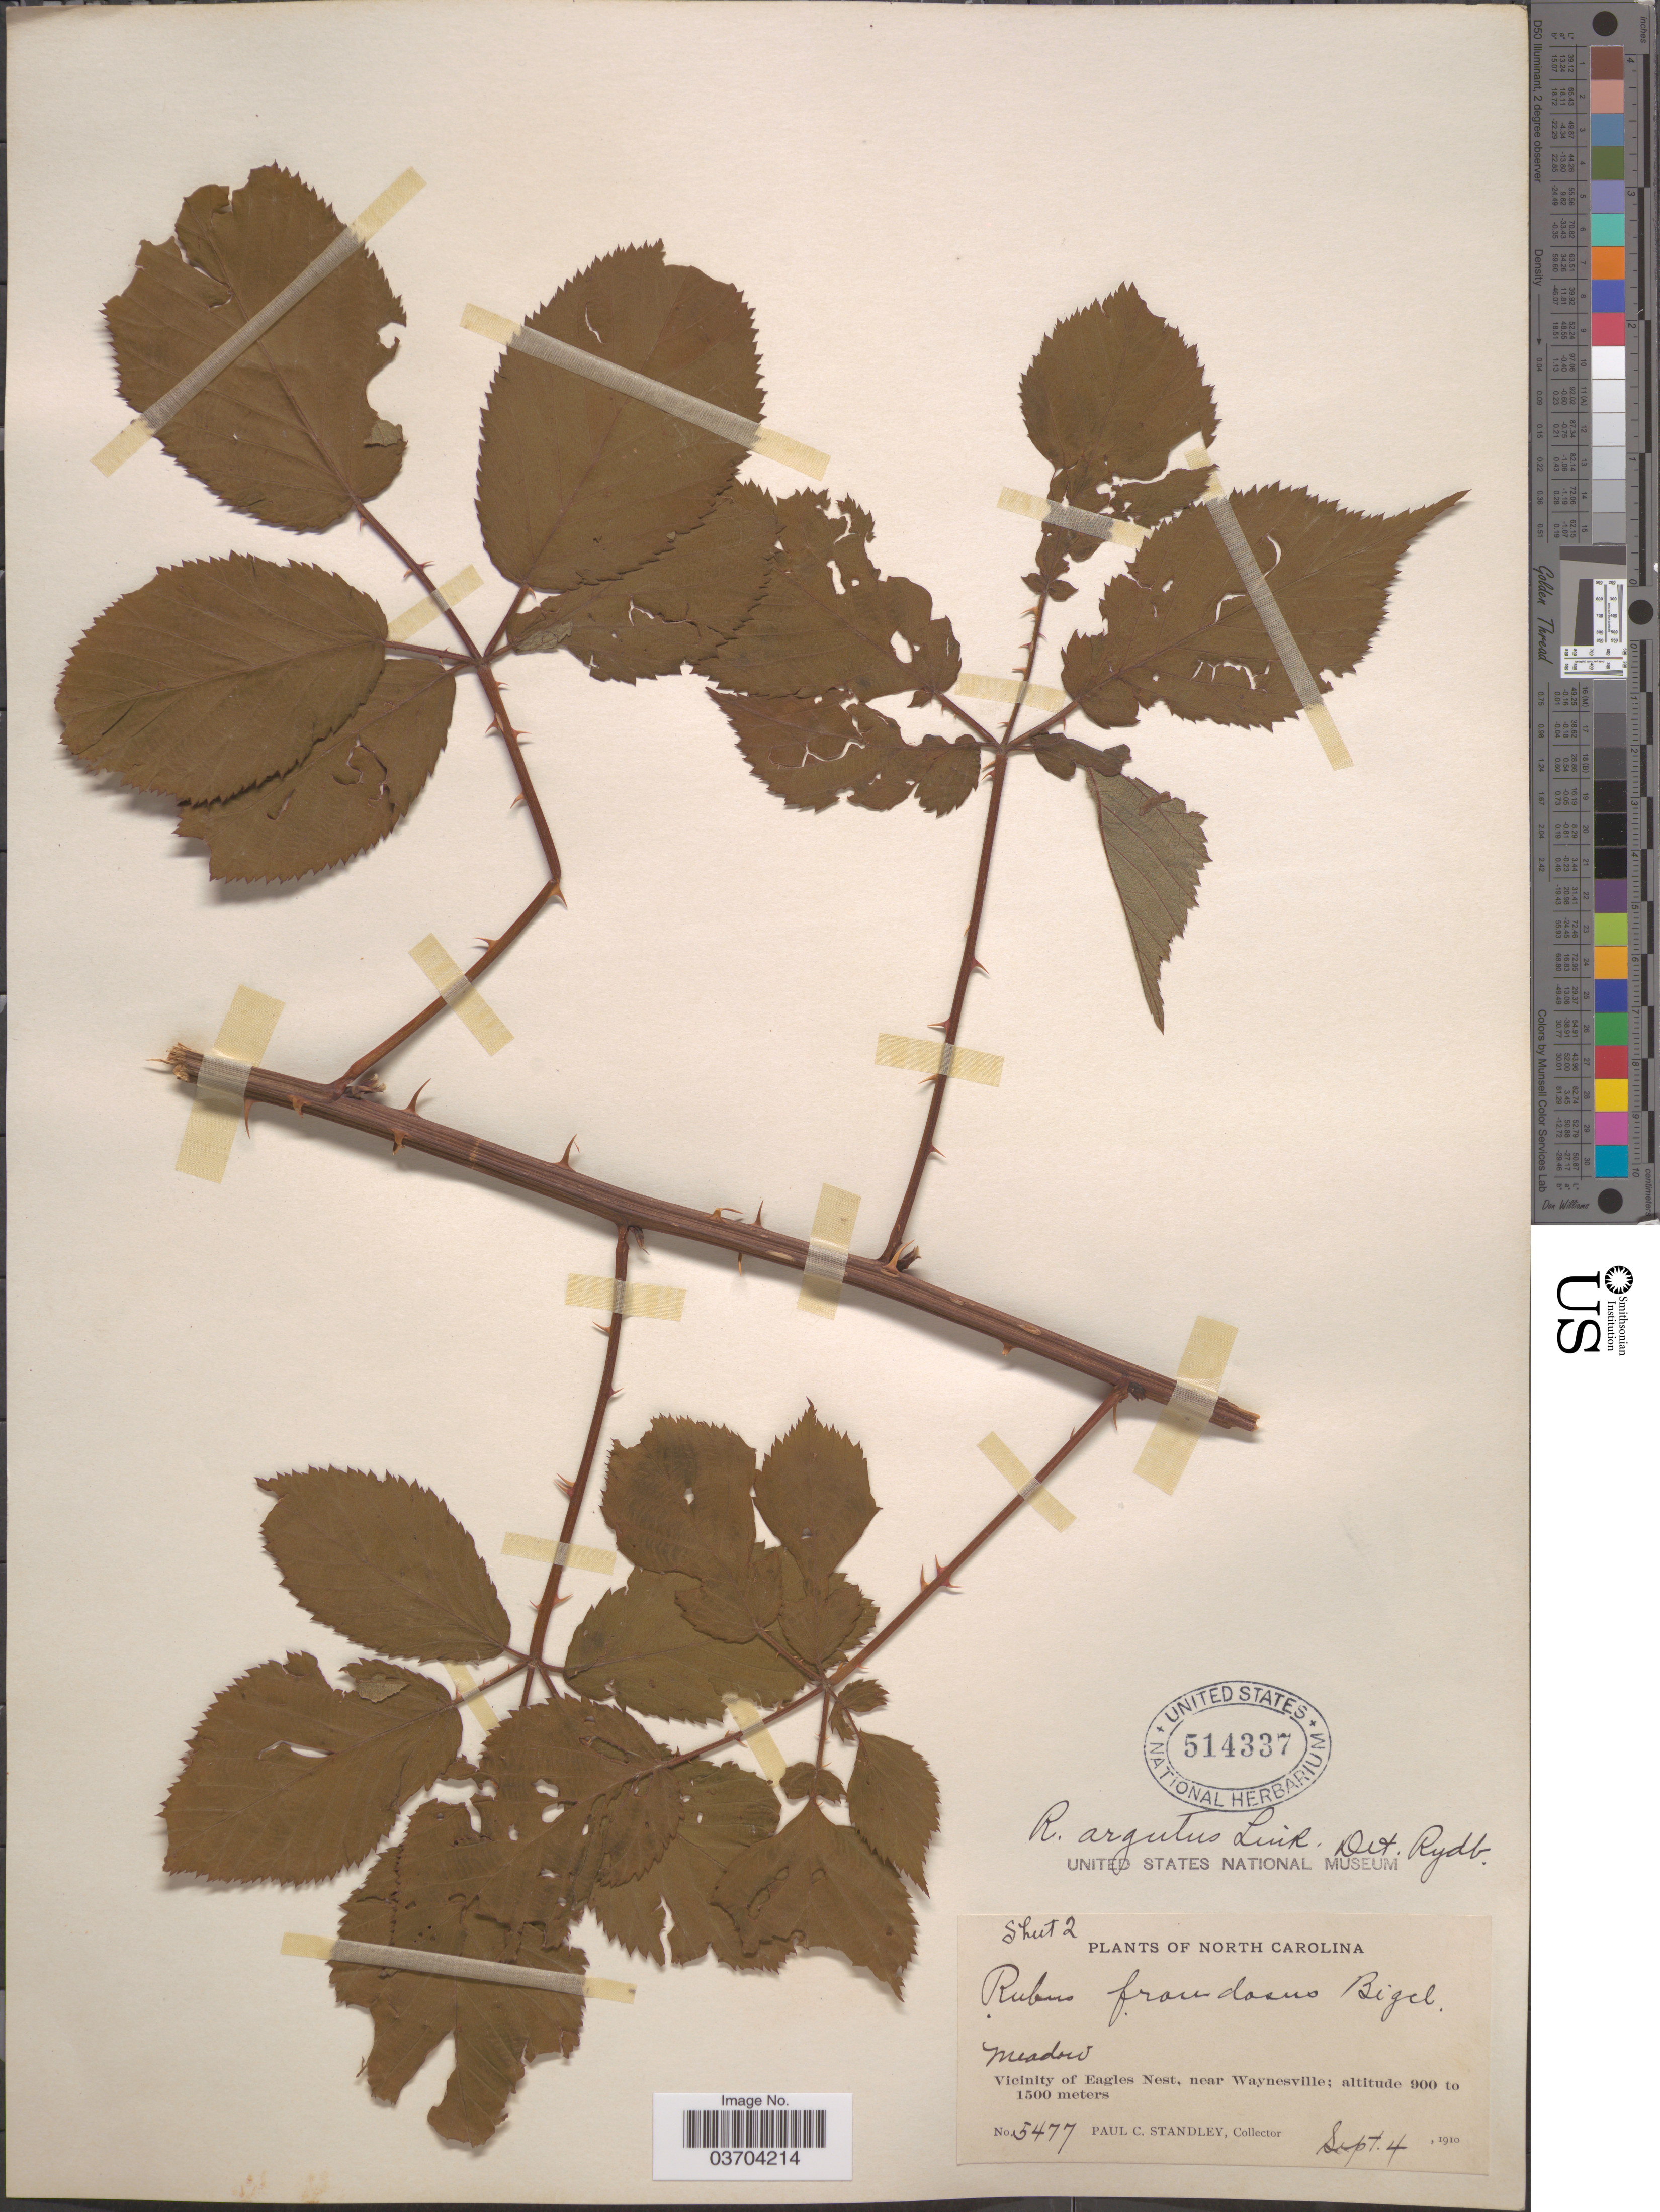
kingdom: Plantae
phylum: Tracheophyta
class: Magnoliopsida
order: Rosales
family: Rosaceae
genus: Rubus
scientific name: Rubus argutus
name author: Link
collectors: P. C. Standley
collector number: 5477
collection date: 1910-09-04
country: United States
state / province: North Carolina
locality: Vicinity of Eagles Nest, near Waynesville.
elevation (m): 900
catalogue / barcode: US 514337